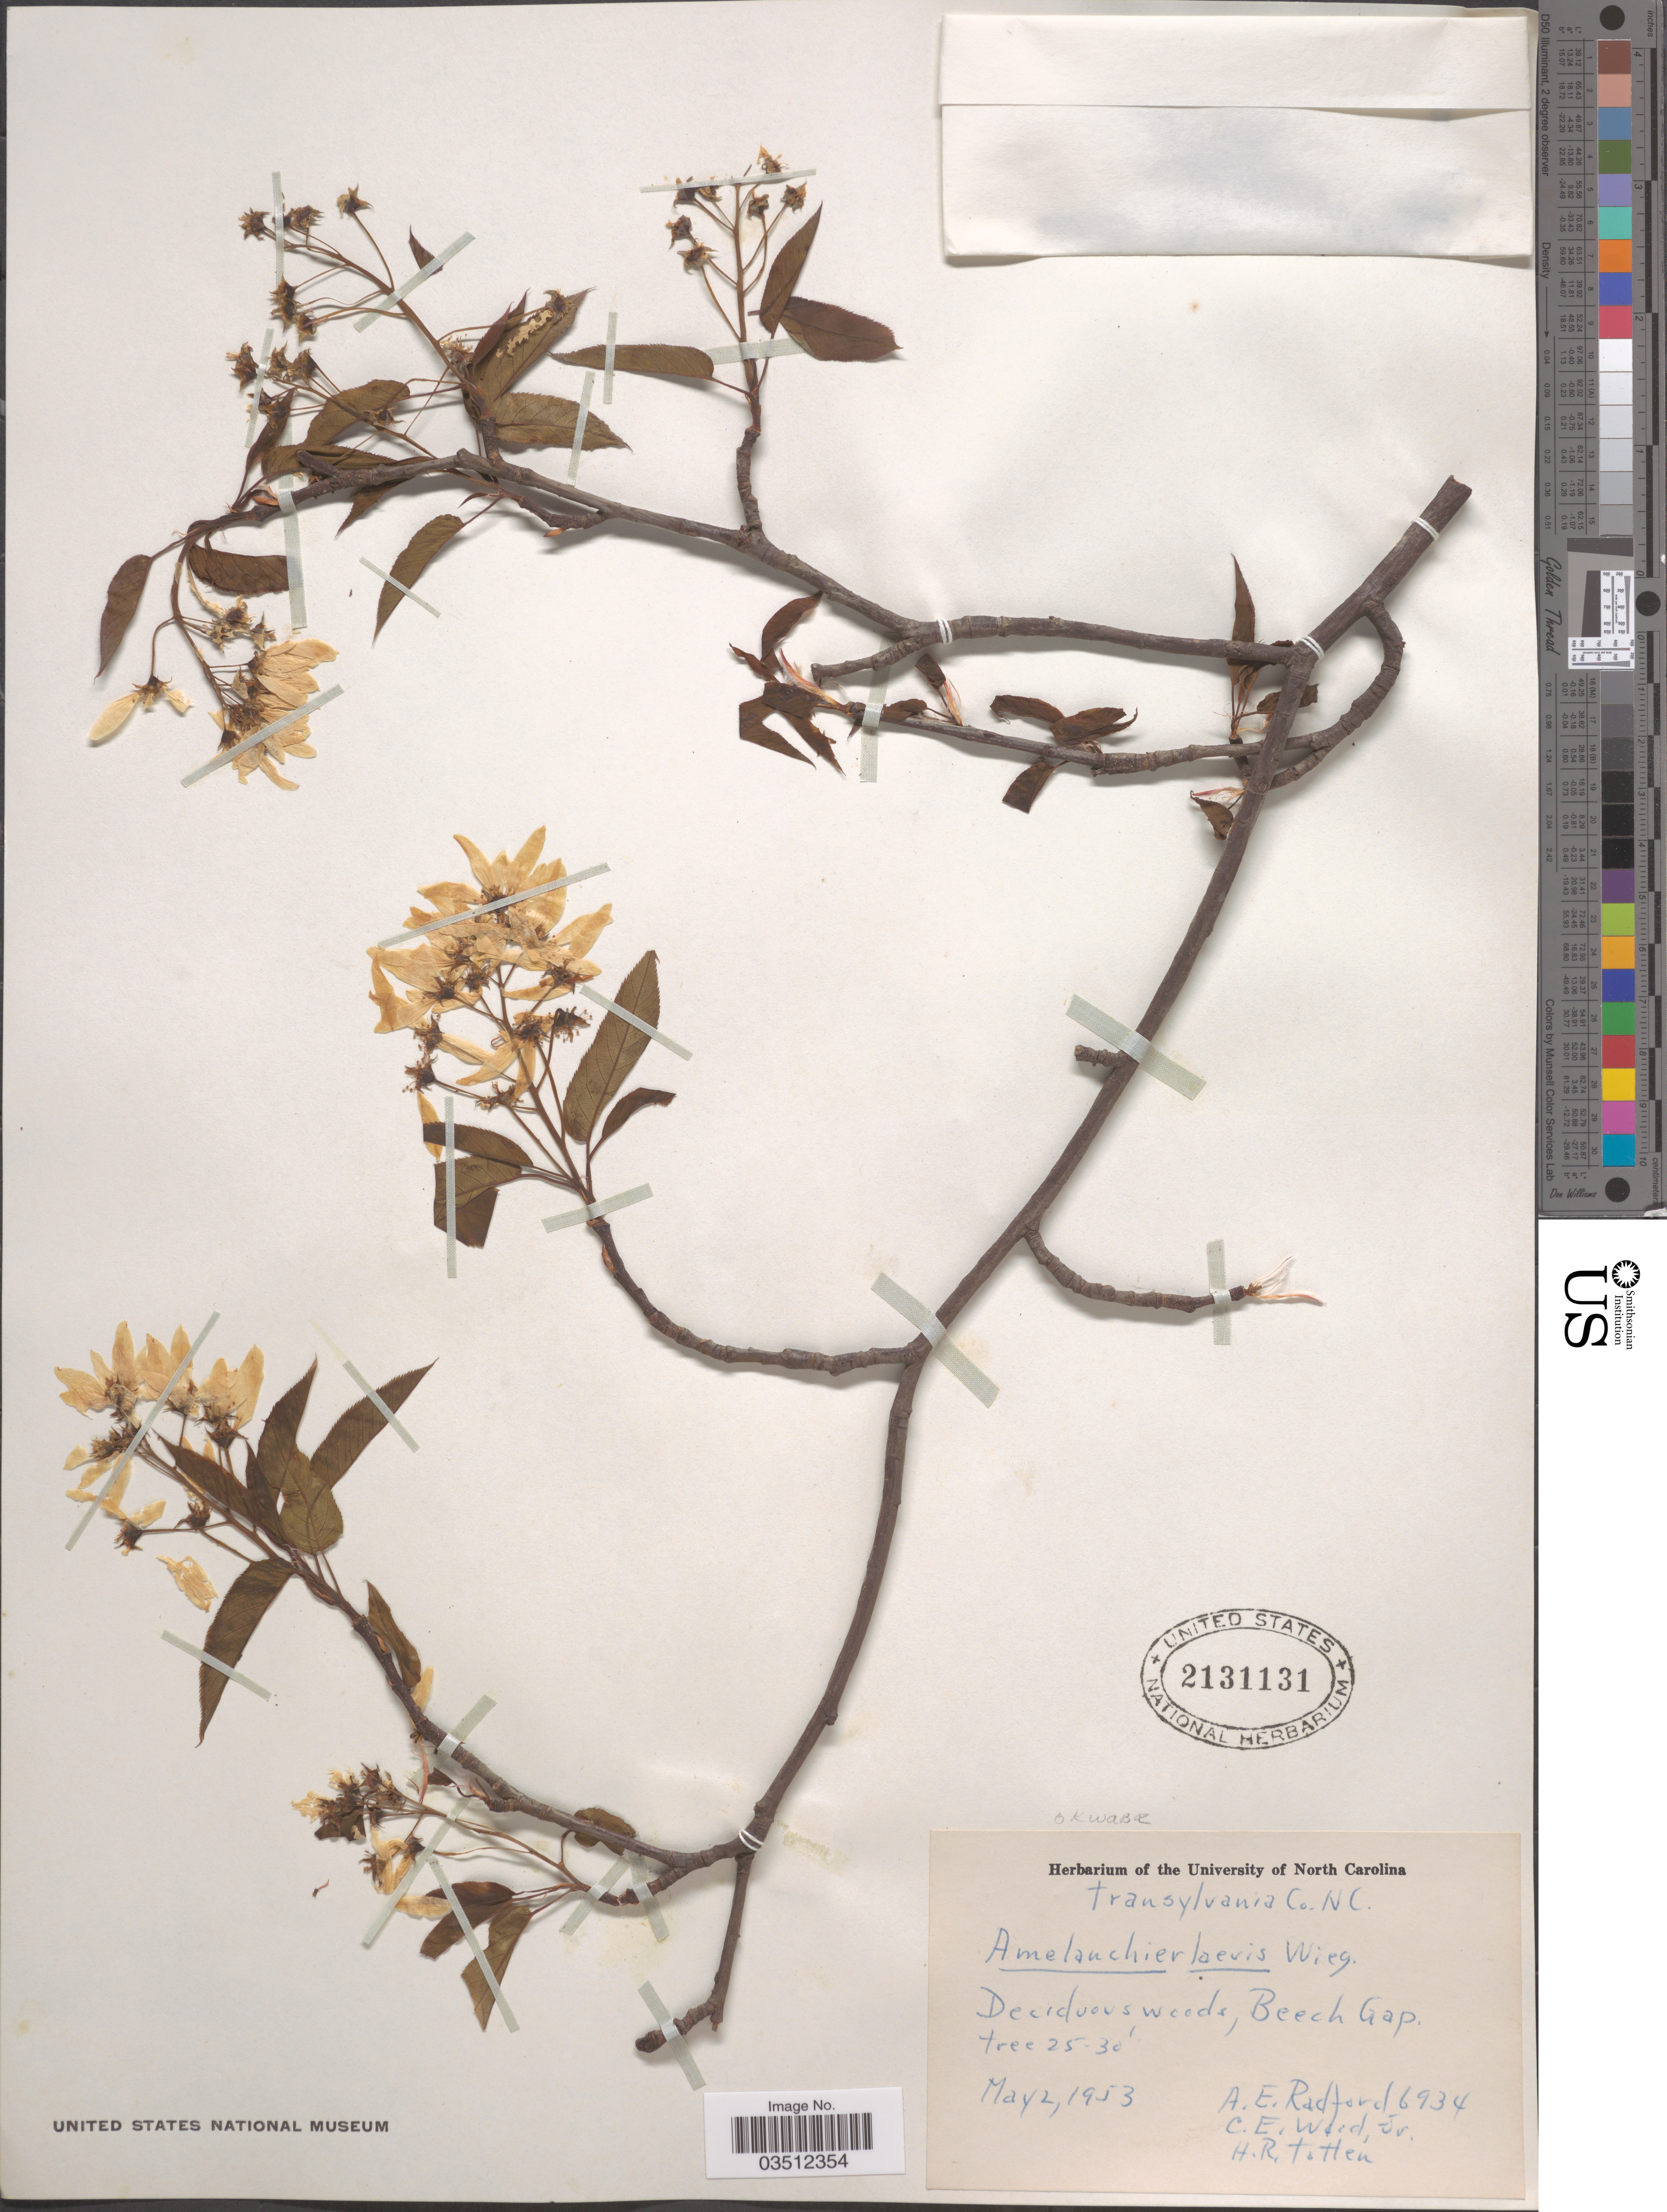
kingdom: Plantae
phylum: Tracheophyta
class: Magnoliopsida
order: Rosales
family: Rosaceae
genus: Amelanchier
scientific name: Amelanchier laevis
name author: Wiegand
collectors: A. E. Radford, C. Wood & H. Totten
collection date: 1953-05-02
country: United States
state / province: North Carolina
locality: Transylvania Co. NC. Deciduous woods, Beech Gap.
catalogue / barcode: US 2131131